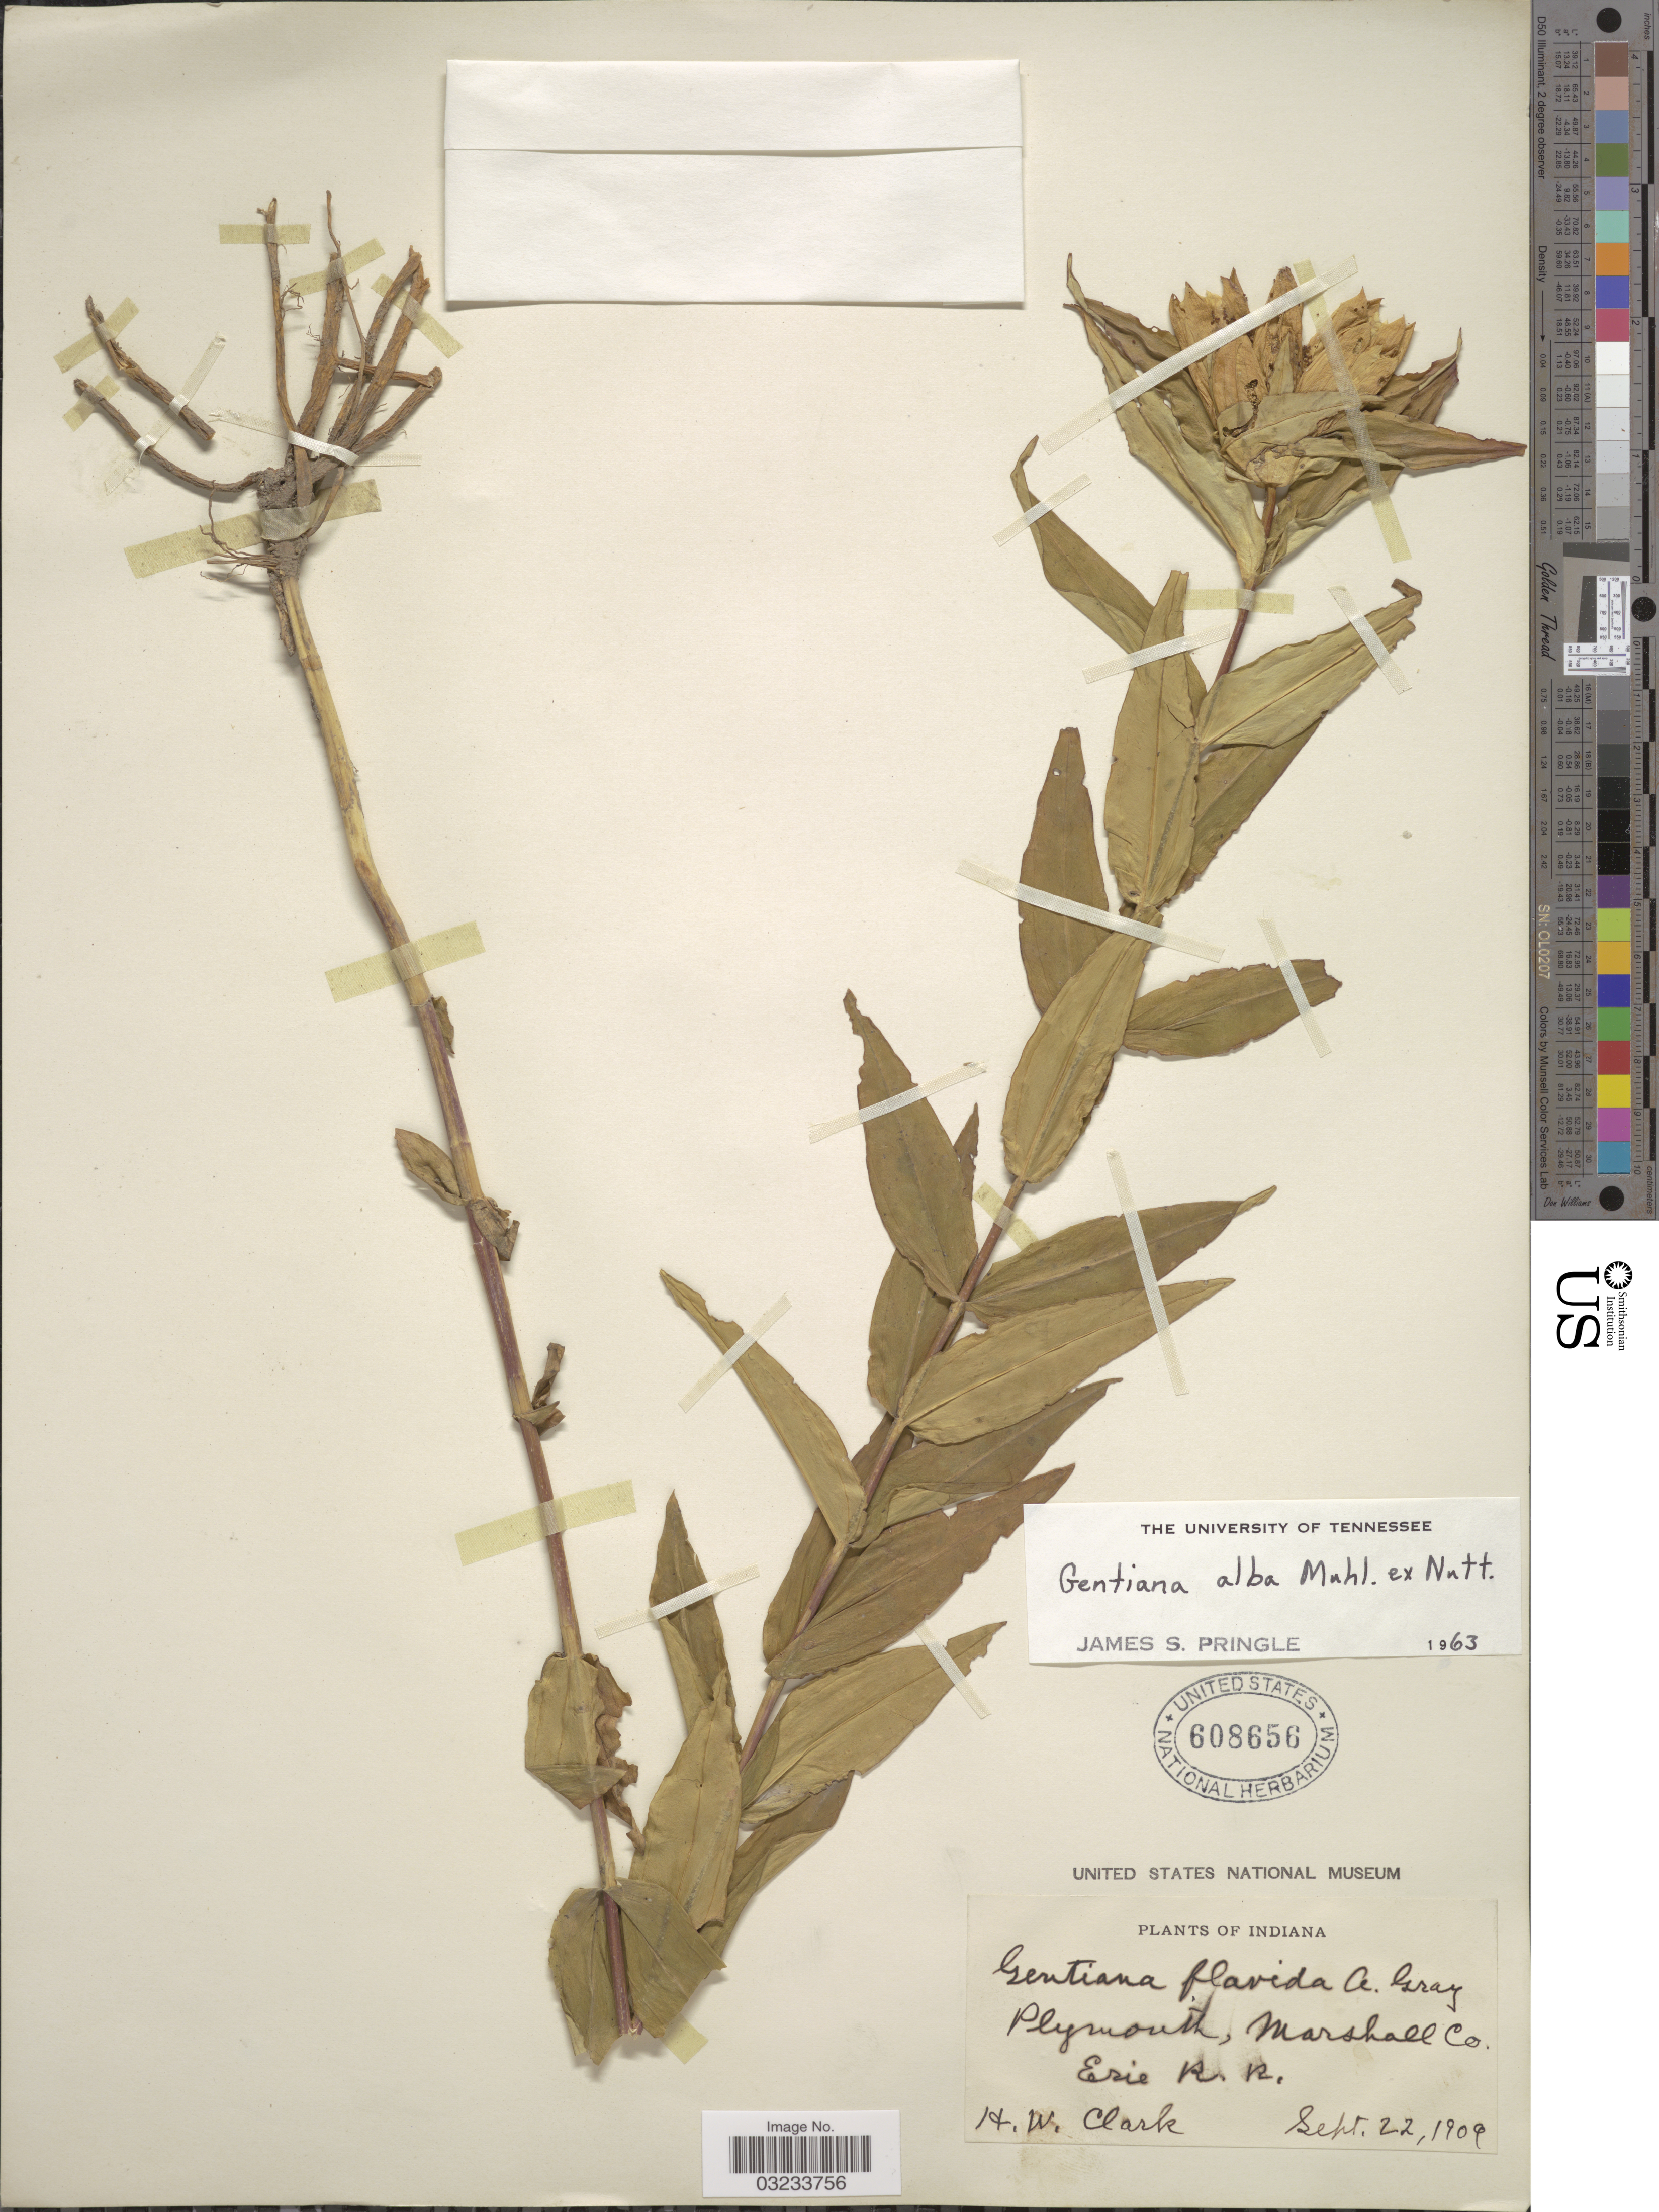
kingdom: Plantae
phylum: Tracheophyta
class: Magnoliopsida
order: Gentianales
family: Gentianaceae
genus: Gentiana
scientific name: Gentiana alba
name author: Muhl. ex J. McNab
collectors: H. W. Clark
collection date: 1909-09-22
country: United States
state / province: Indiana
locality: Plymouth, Marshall Co. Eerie R.R.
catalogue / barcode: US 608656